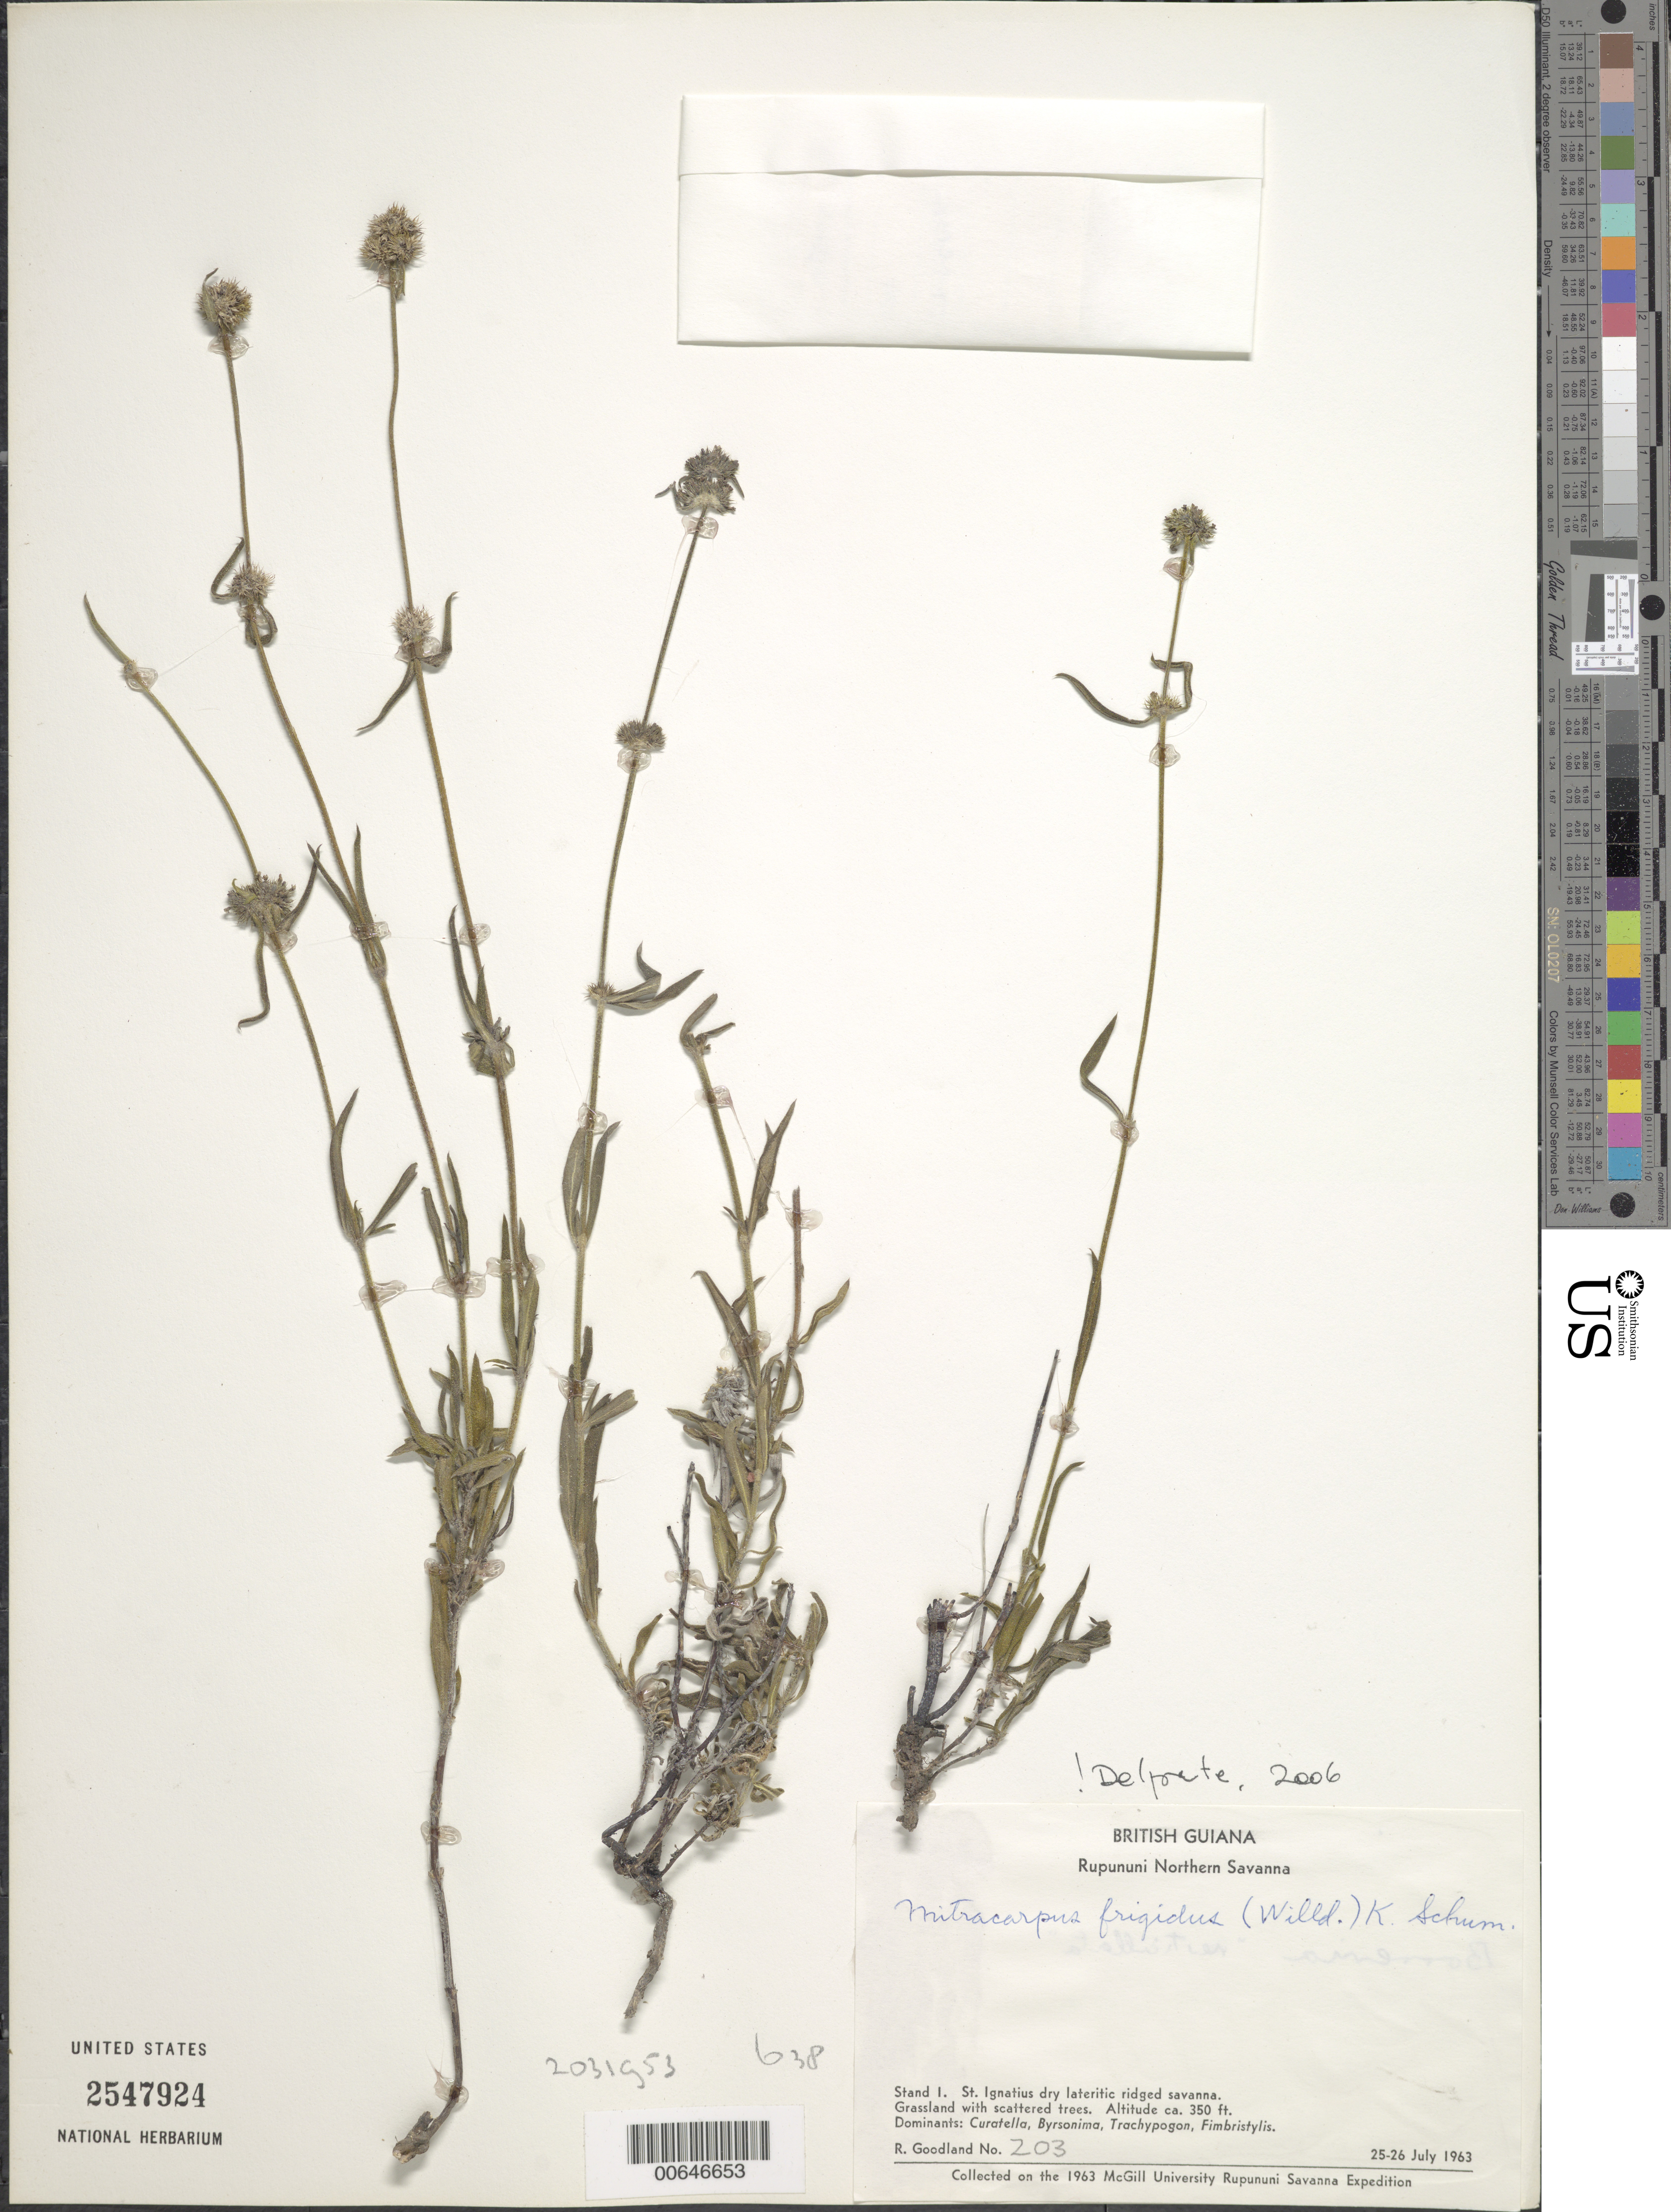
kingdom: Plantae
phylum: Tracheophyta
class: Magnoliopsida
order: Gentianales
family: Rubiaceae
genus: Mitracarpus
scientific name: Mitracarpus frigidus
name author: (Willd. ex Roem. & Schult.) K. Schum.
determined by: Delprete, P. G., Herb. de Guyane Cay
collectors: R. Goodland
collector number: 203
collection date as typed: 25-Jul-63 to 26-Jul-63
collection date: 1963-07-25/1963-07-26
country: Guyana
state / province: U. Takutu-U. Essequibo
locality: Rupununi Northern Savanna, St. Ignatius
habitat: Dry lateritic ridged savanna. Grassland with scattered trees. Dominants: Curatella, Byrsonima, Trachypogon, Fimbristylis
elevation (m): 107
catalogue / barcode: US 2547924